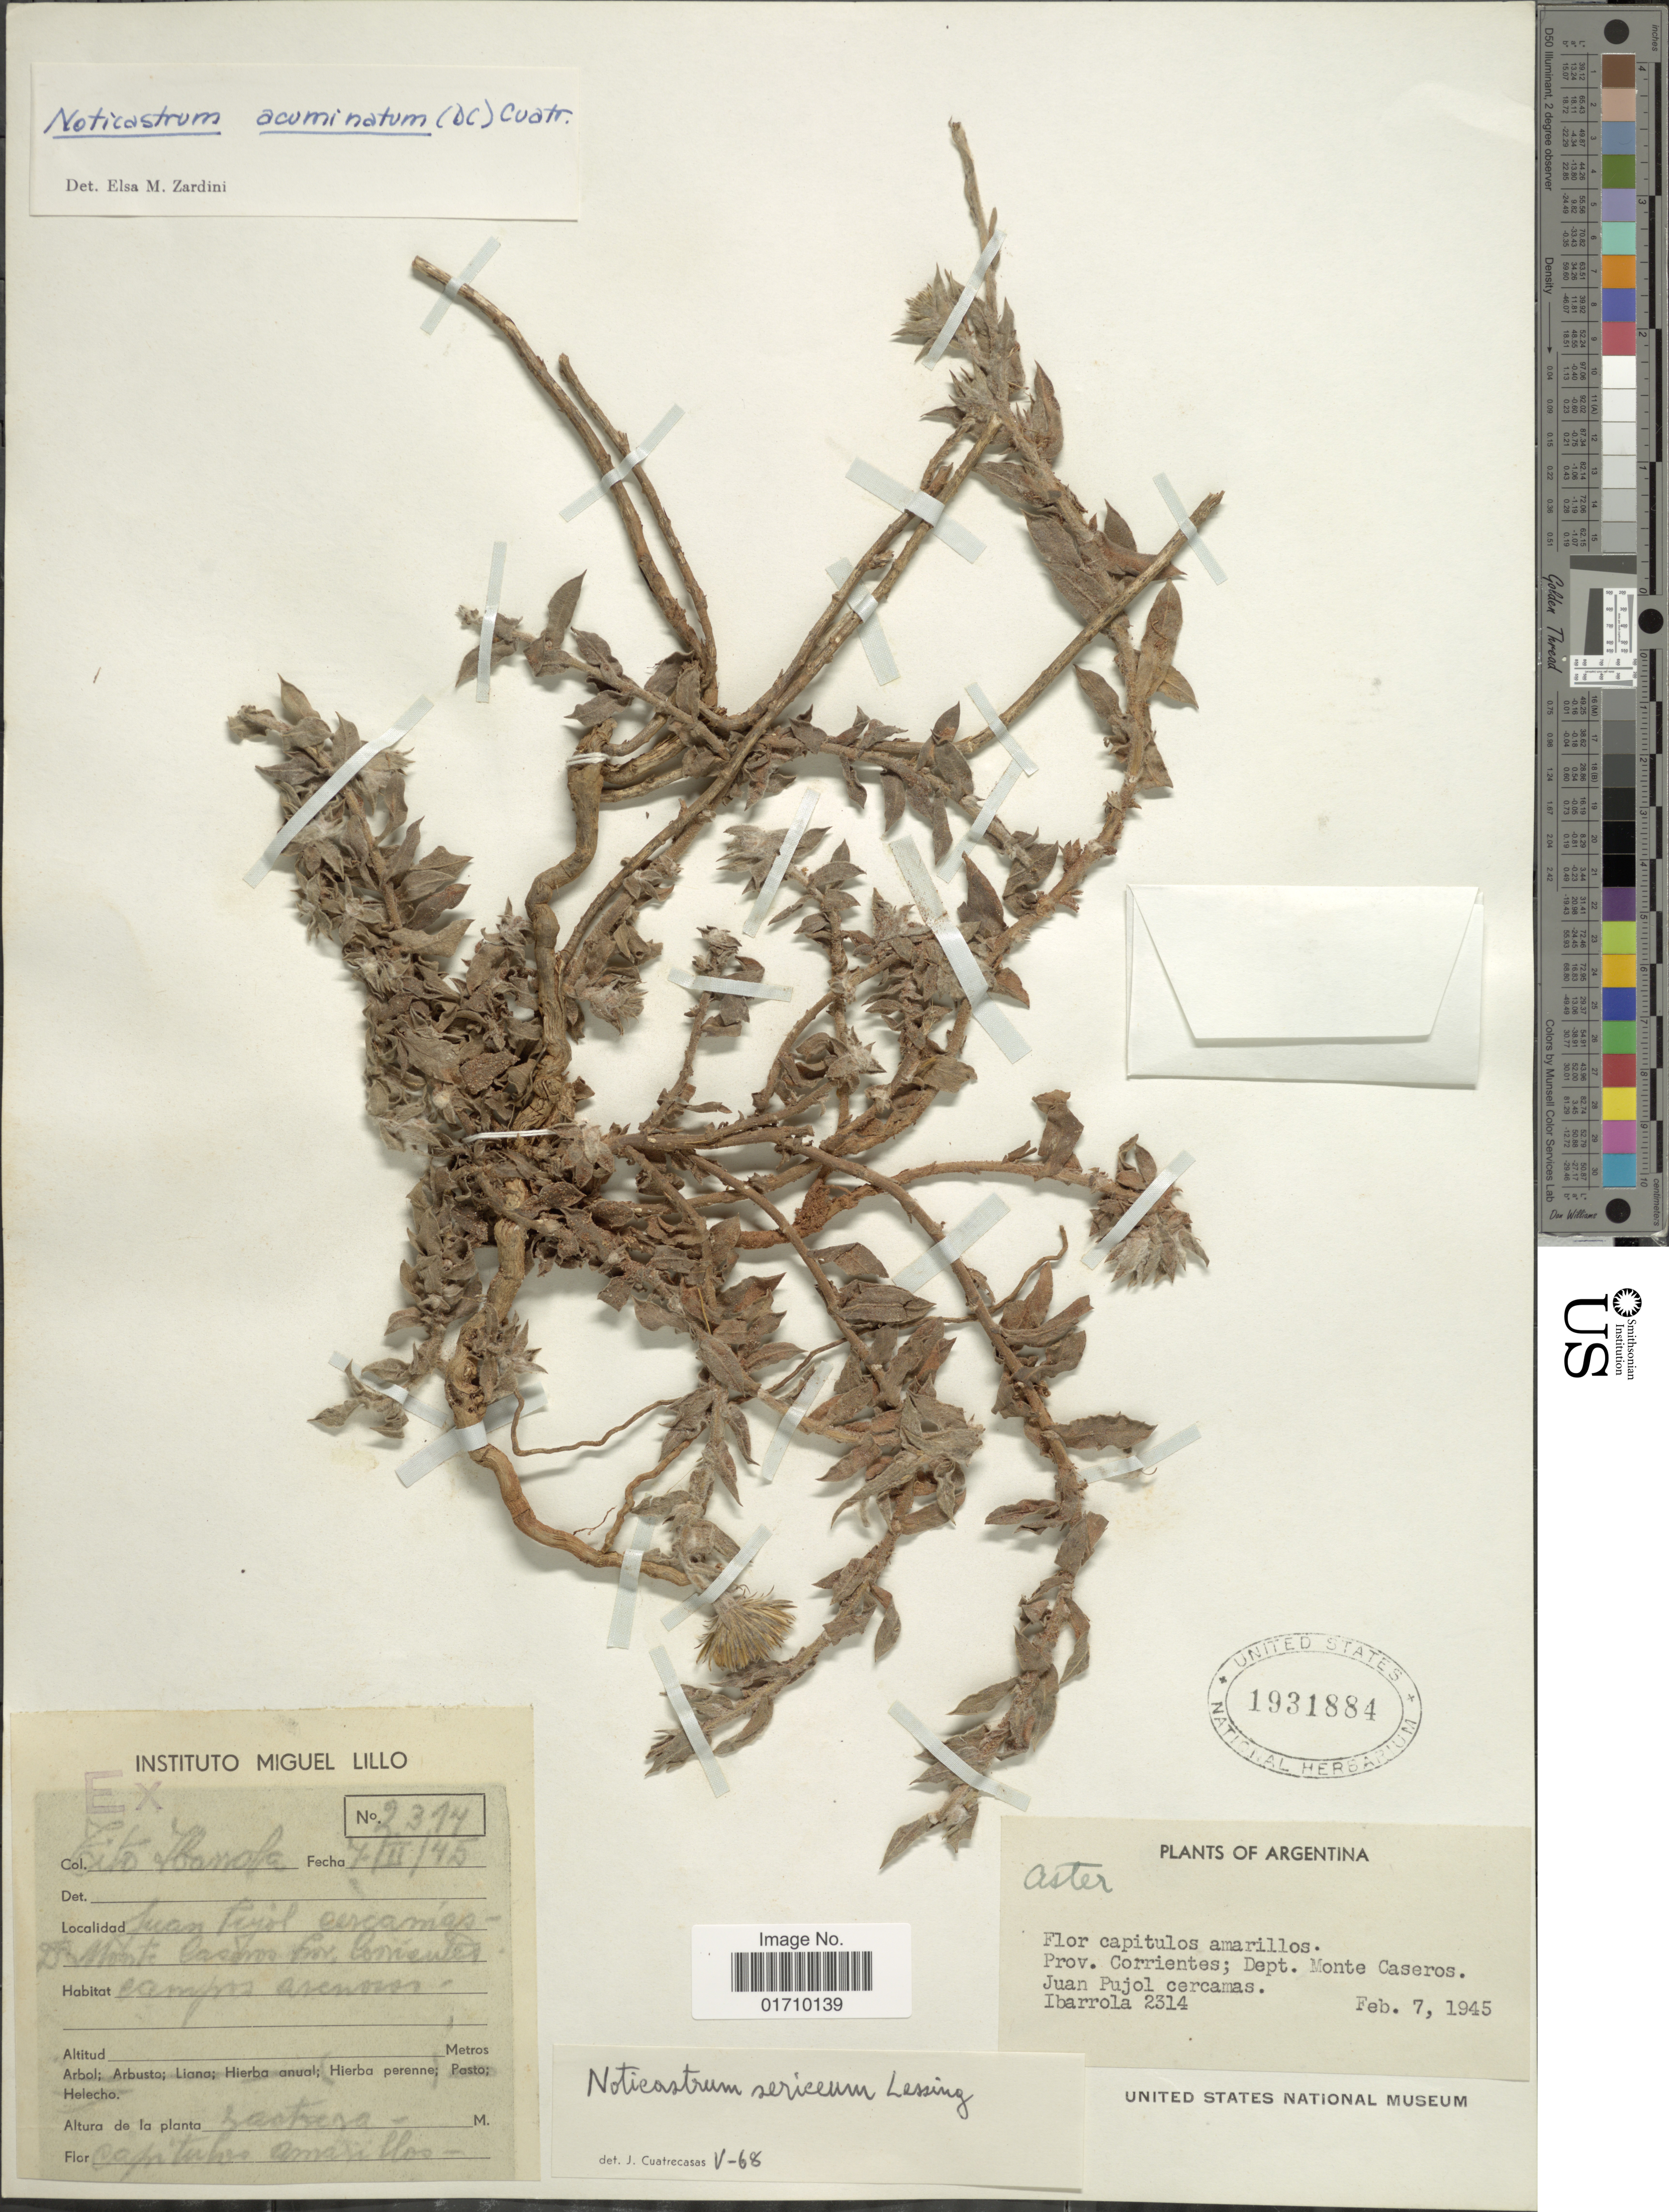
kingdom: Plantae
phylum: Tracheophyta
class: Magnoliopsida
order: Asterales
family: Asteraceae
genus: Noticastrum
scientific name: Noticastrum sericeum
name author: (Less.) Less. ex Phil.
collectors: T. Ibarrola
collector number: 2314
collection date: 1945-02-07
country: Argentina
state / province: Corrientes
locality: Dept. Monte Caseros, Juan Pujol cercamas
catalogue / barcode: US 1931884